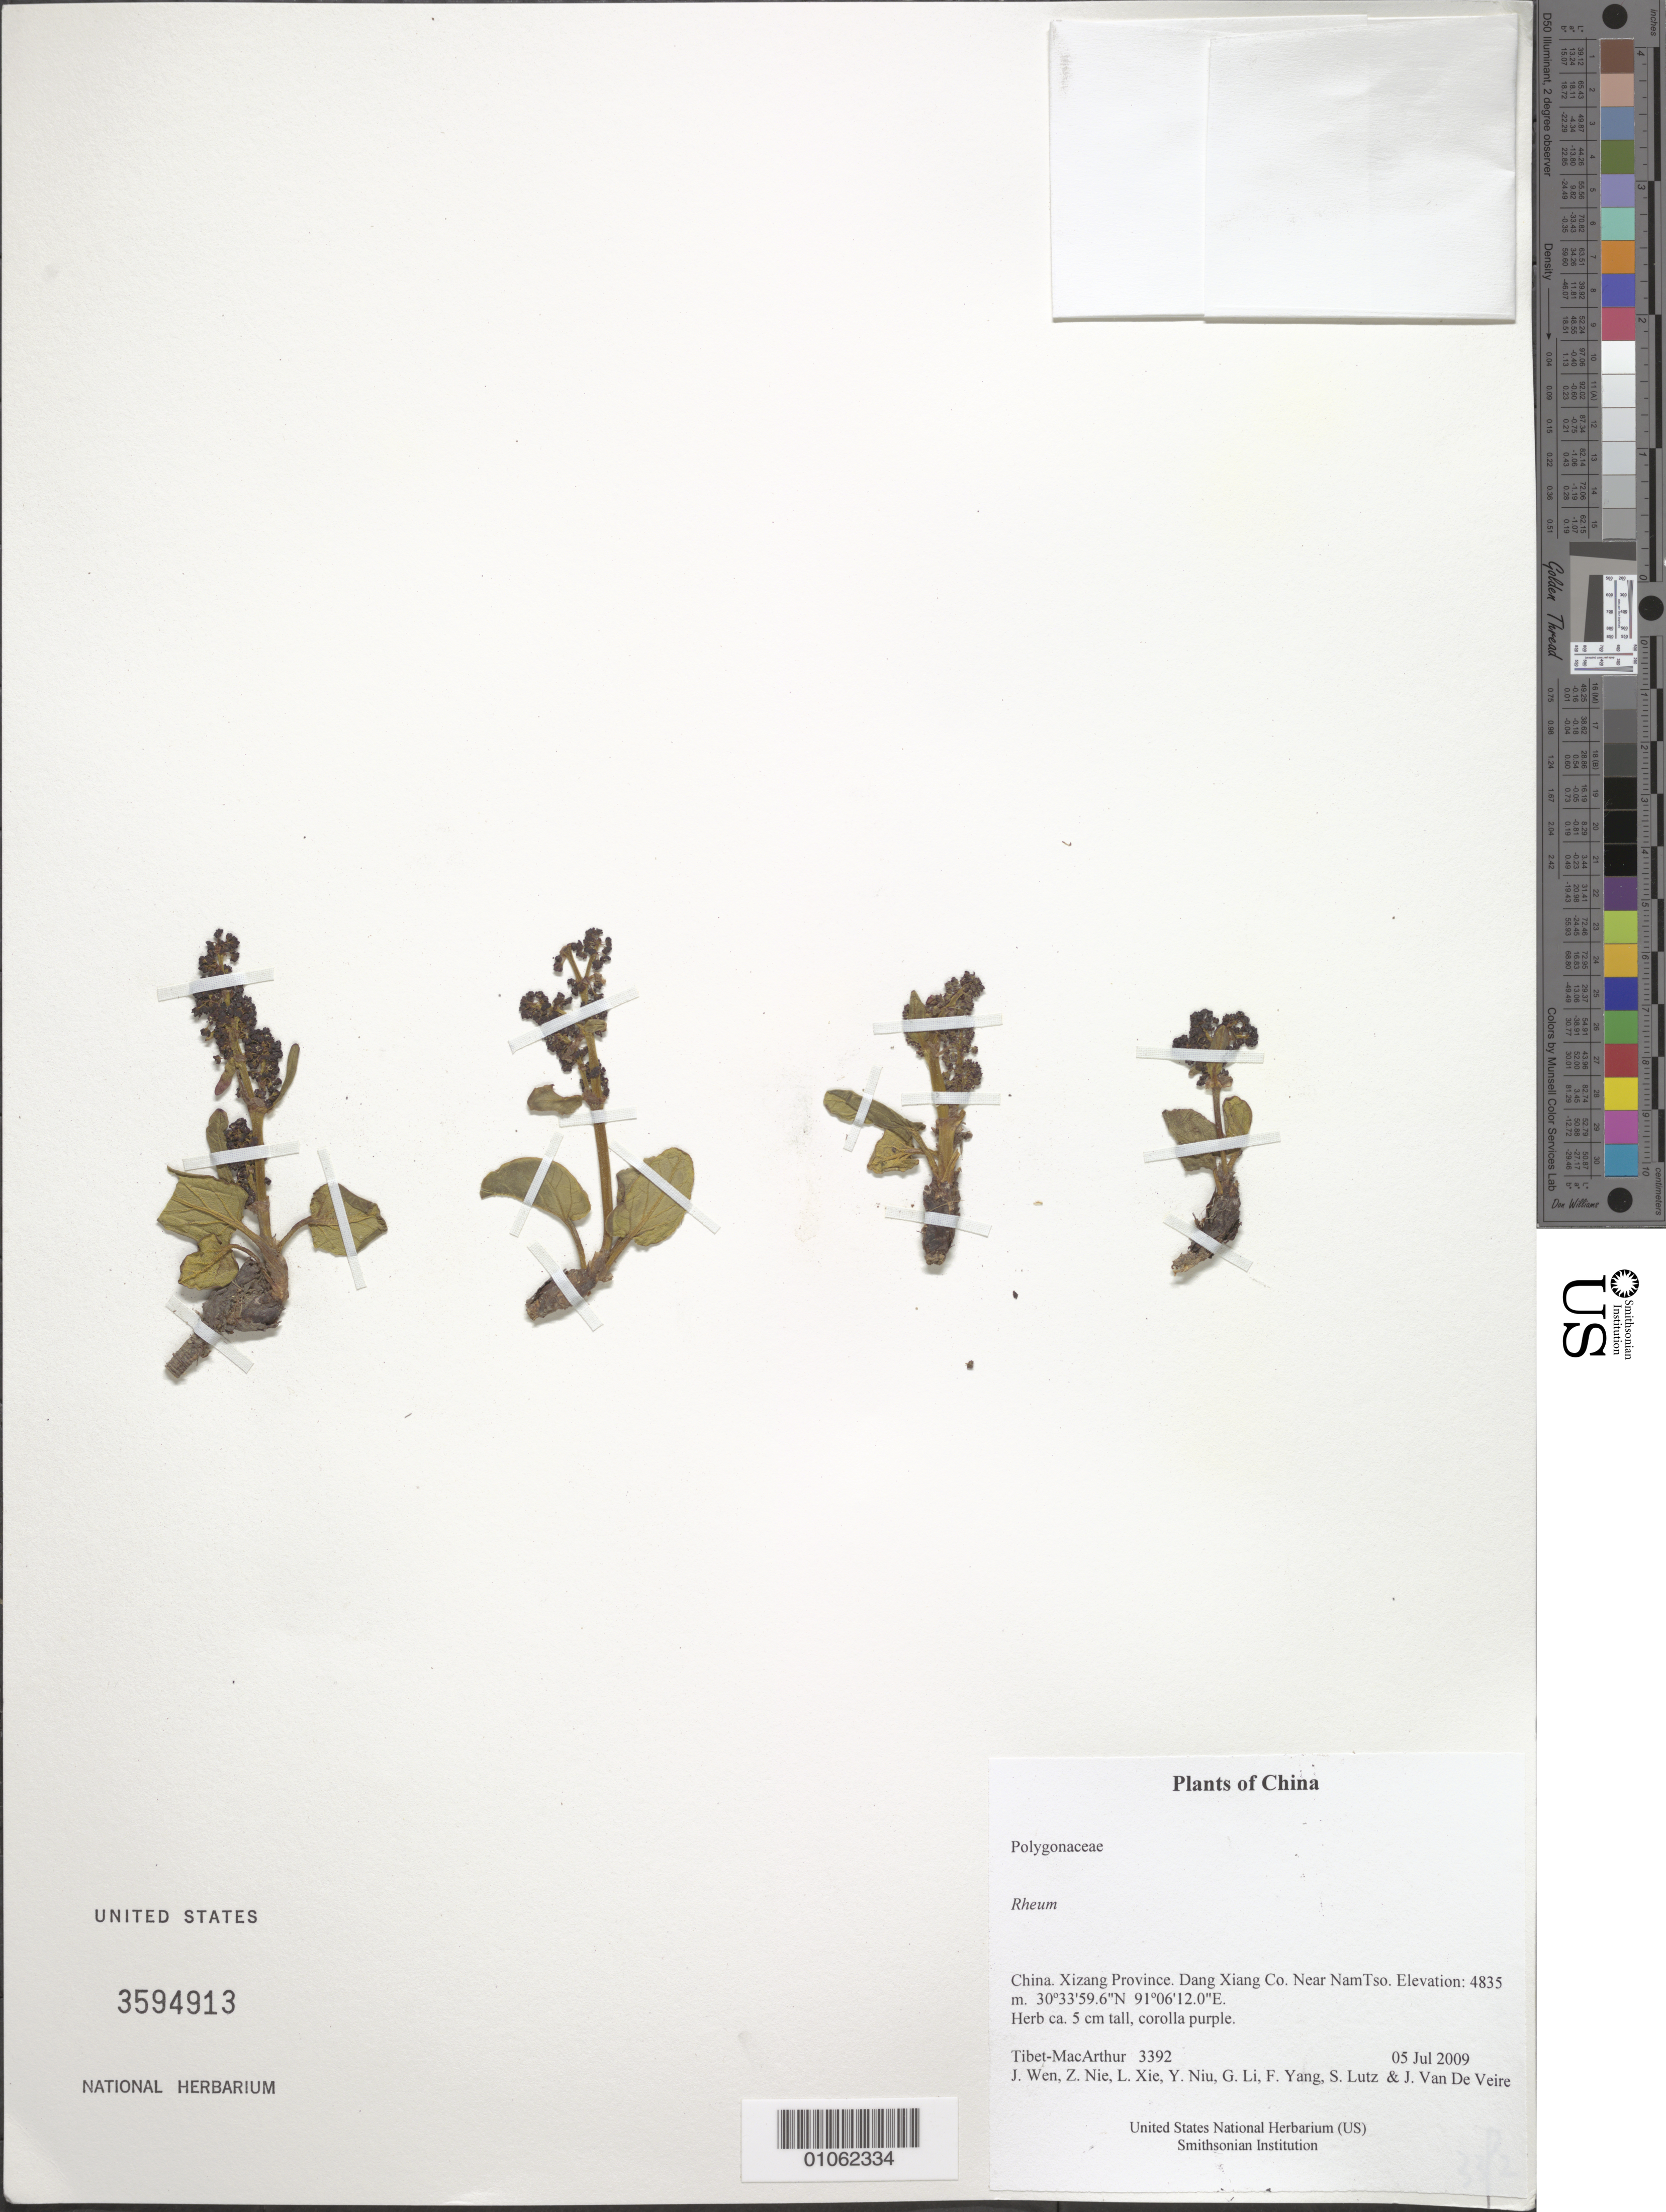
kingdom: Plantae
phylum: Tracheophyta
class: Magnoliopsida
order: Caryophyllales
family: Polygonaceae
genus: Rheum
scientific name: Rheum sp.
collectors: Tibet-MacArthur, J. Wen, Z. Nie, L. Xie, Y. Niu, G. Li, F. Yang, S. Lutz & J. Van De Veire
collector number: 3392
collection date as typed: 05 Jul 2009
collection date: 2009-07-05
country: China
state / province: Xizang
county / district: Dang Xiang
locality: Near NamTso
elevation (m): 4835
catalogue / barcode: US 3594913